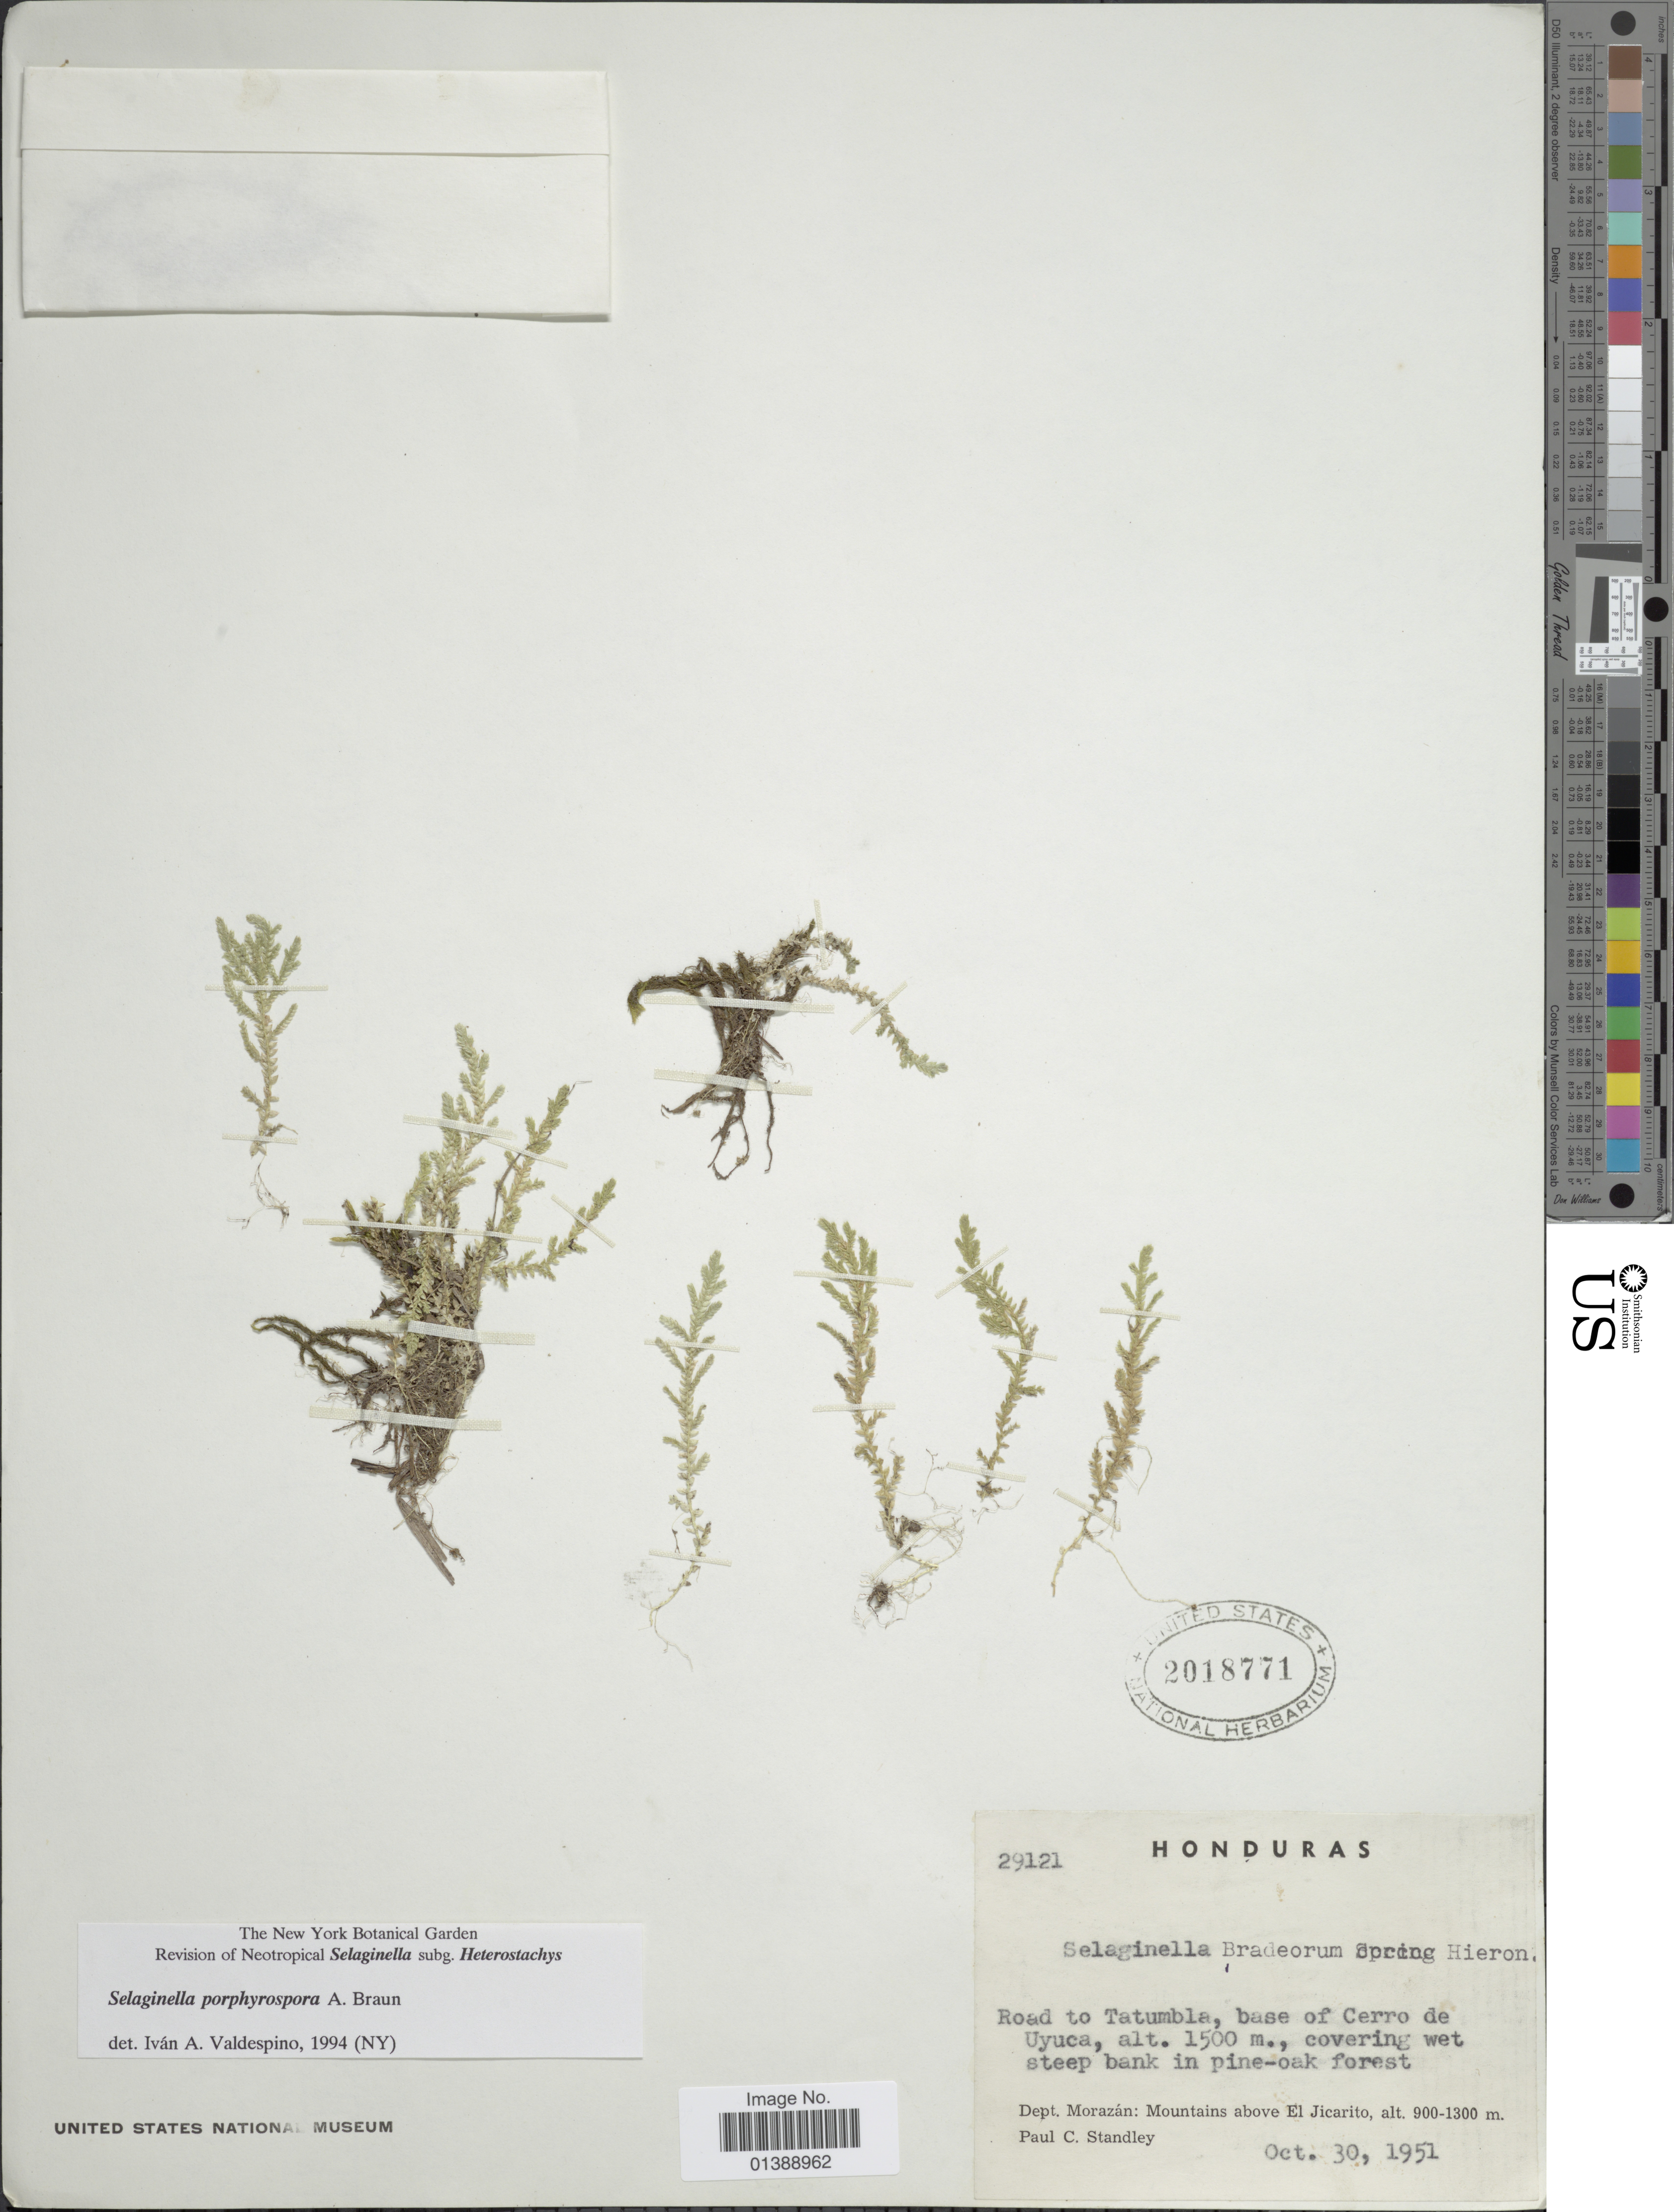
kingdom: Plantae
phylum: Tracheophyta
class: Lycopodiopsida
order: Selaginellales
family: Selaginellaceae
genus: Selaginella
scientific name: Selaginella porphyrospora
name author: A. Braun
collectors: P. C. Standley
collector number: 29121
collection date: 1951-10-30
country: Honduras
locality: Dept Morazán: Mountains above El Jicarito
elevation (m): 900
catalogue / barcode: US 2018771